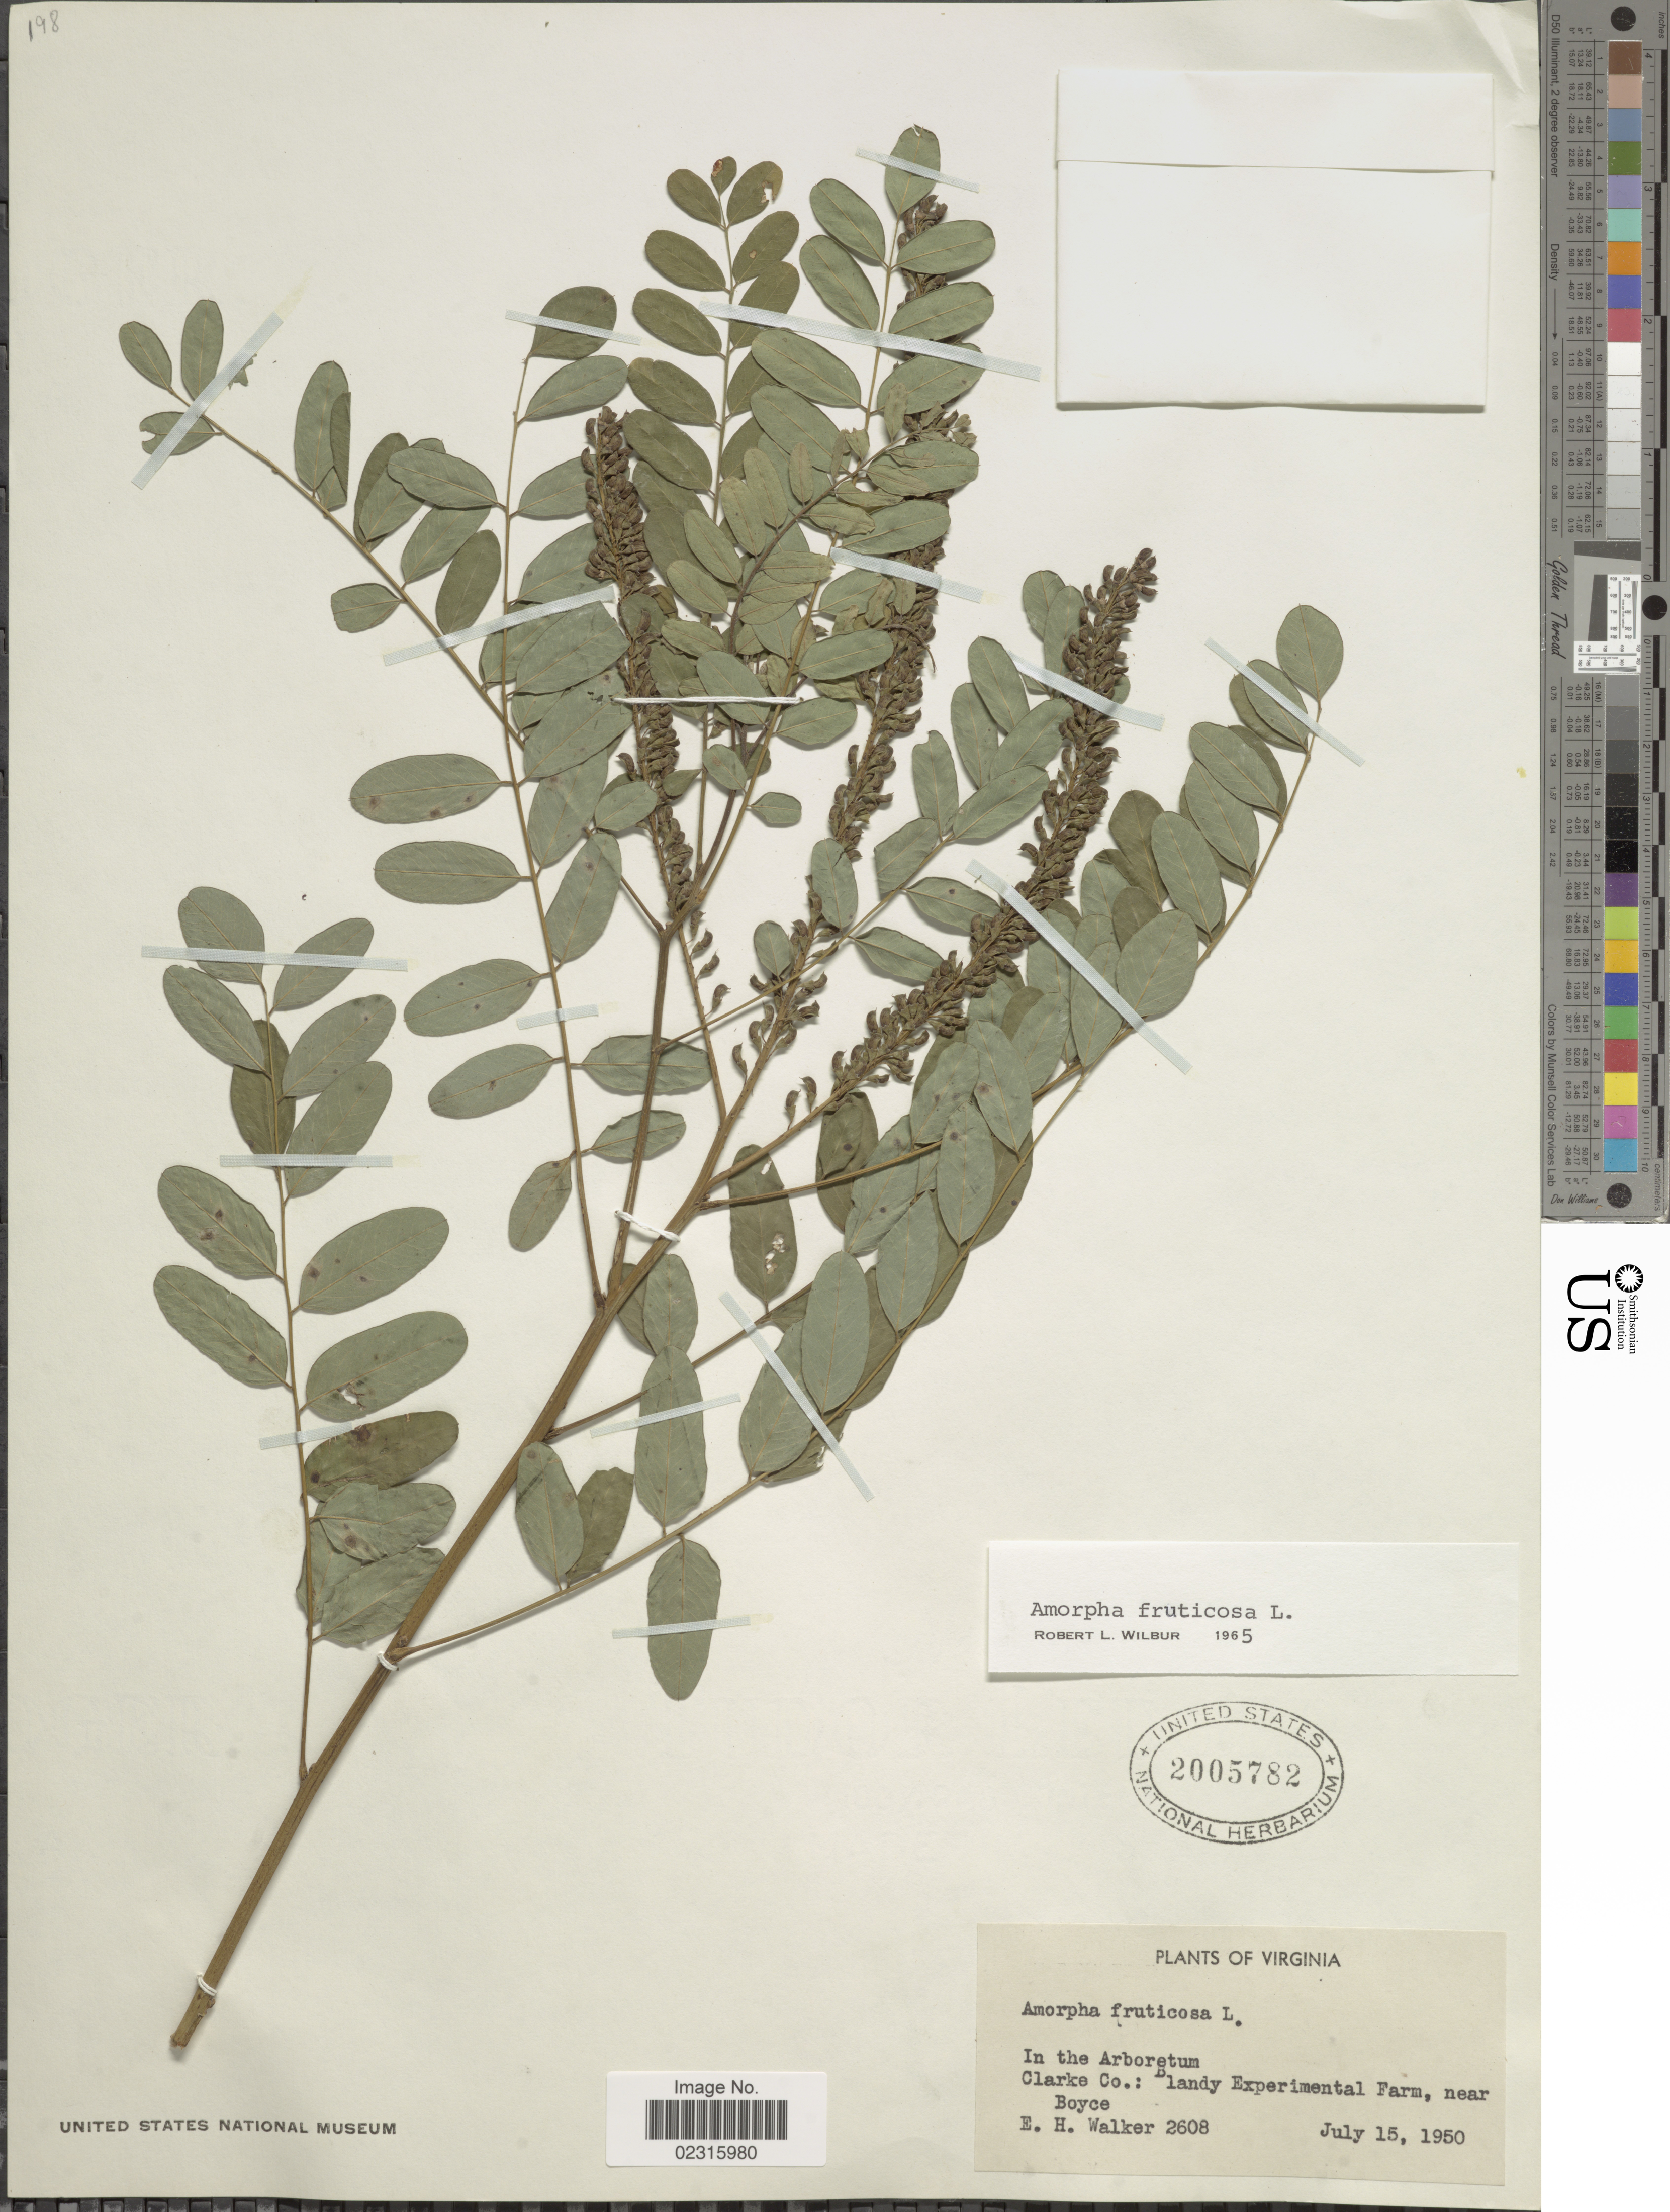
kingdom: Plantae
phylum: Tracheophyta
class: Magnoliopsida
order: Fabales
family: Fabaceae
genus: Amorpha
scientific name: Amorpha fruticosa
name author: L.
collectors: E. H. Walker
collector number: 2608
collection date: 1950-07-15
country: United States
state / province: Virginia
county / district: Clarke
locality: In the Arboteum, Clarke Co.: Blandy Experimental Farm, near Boyce.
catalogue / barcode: US 2005782